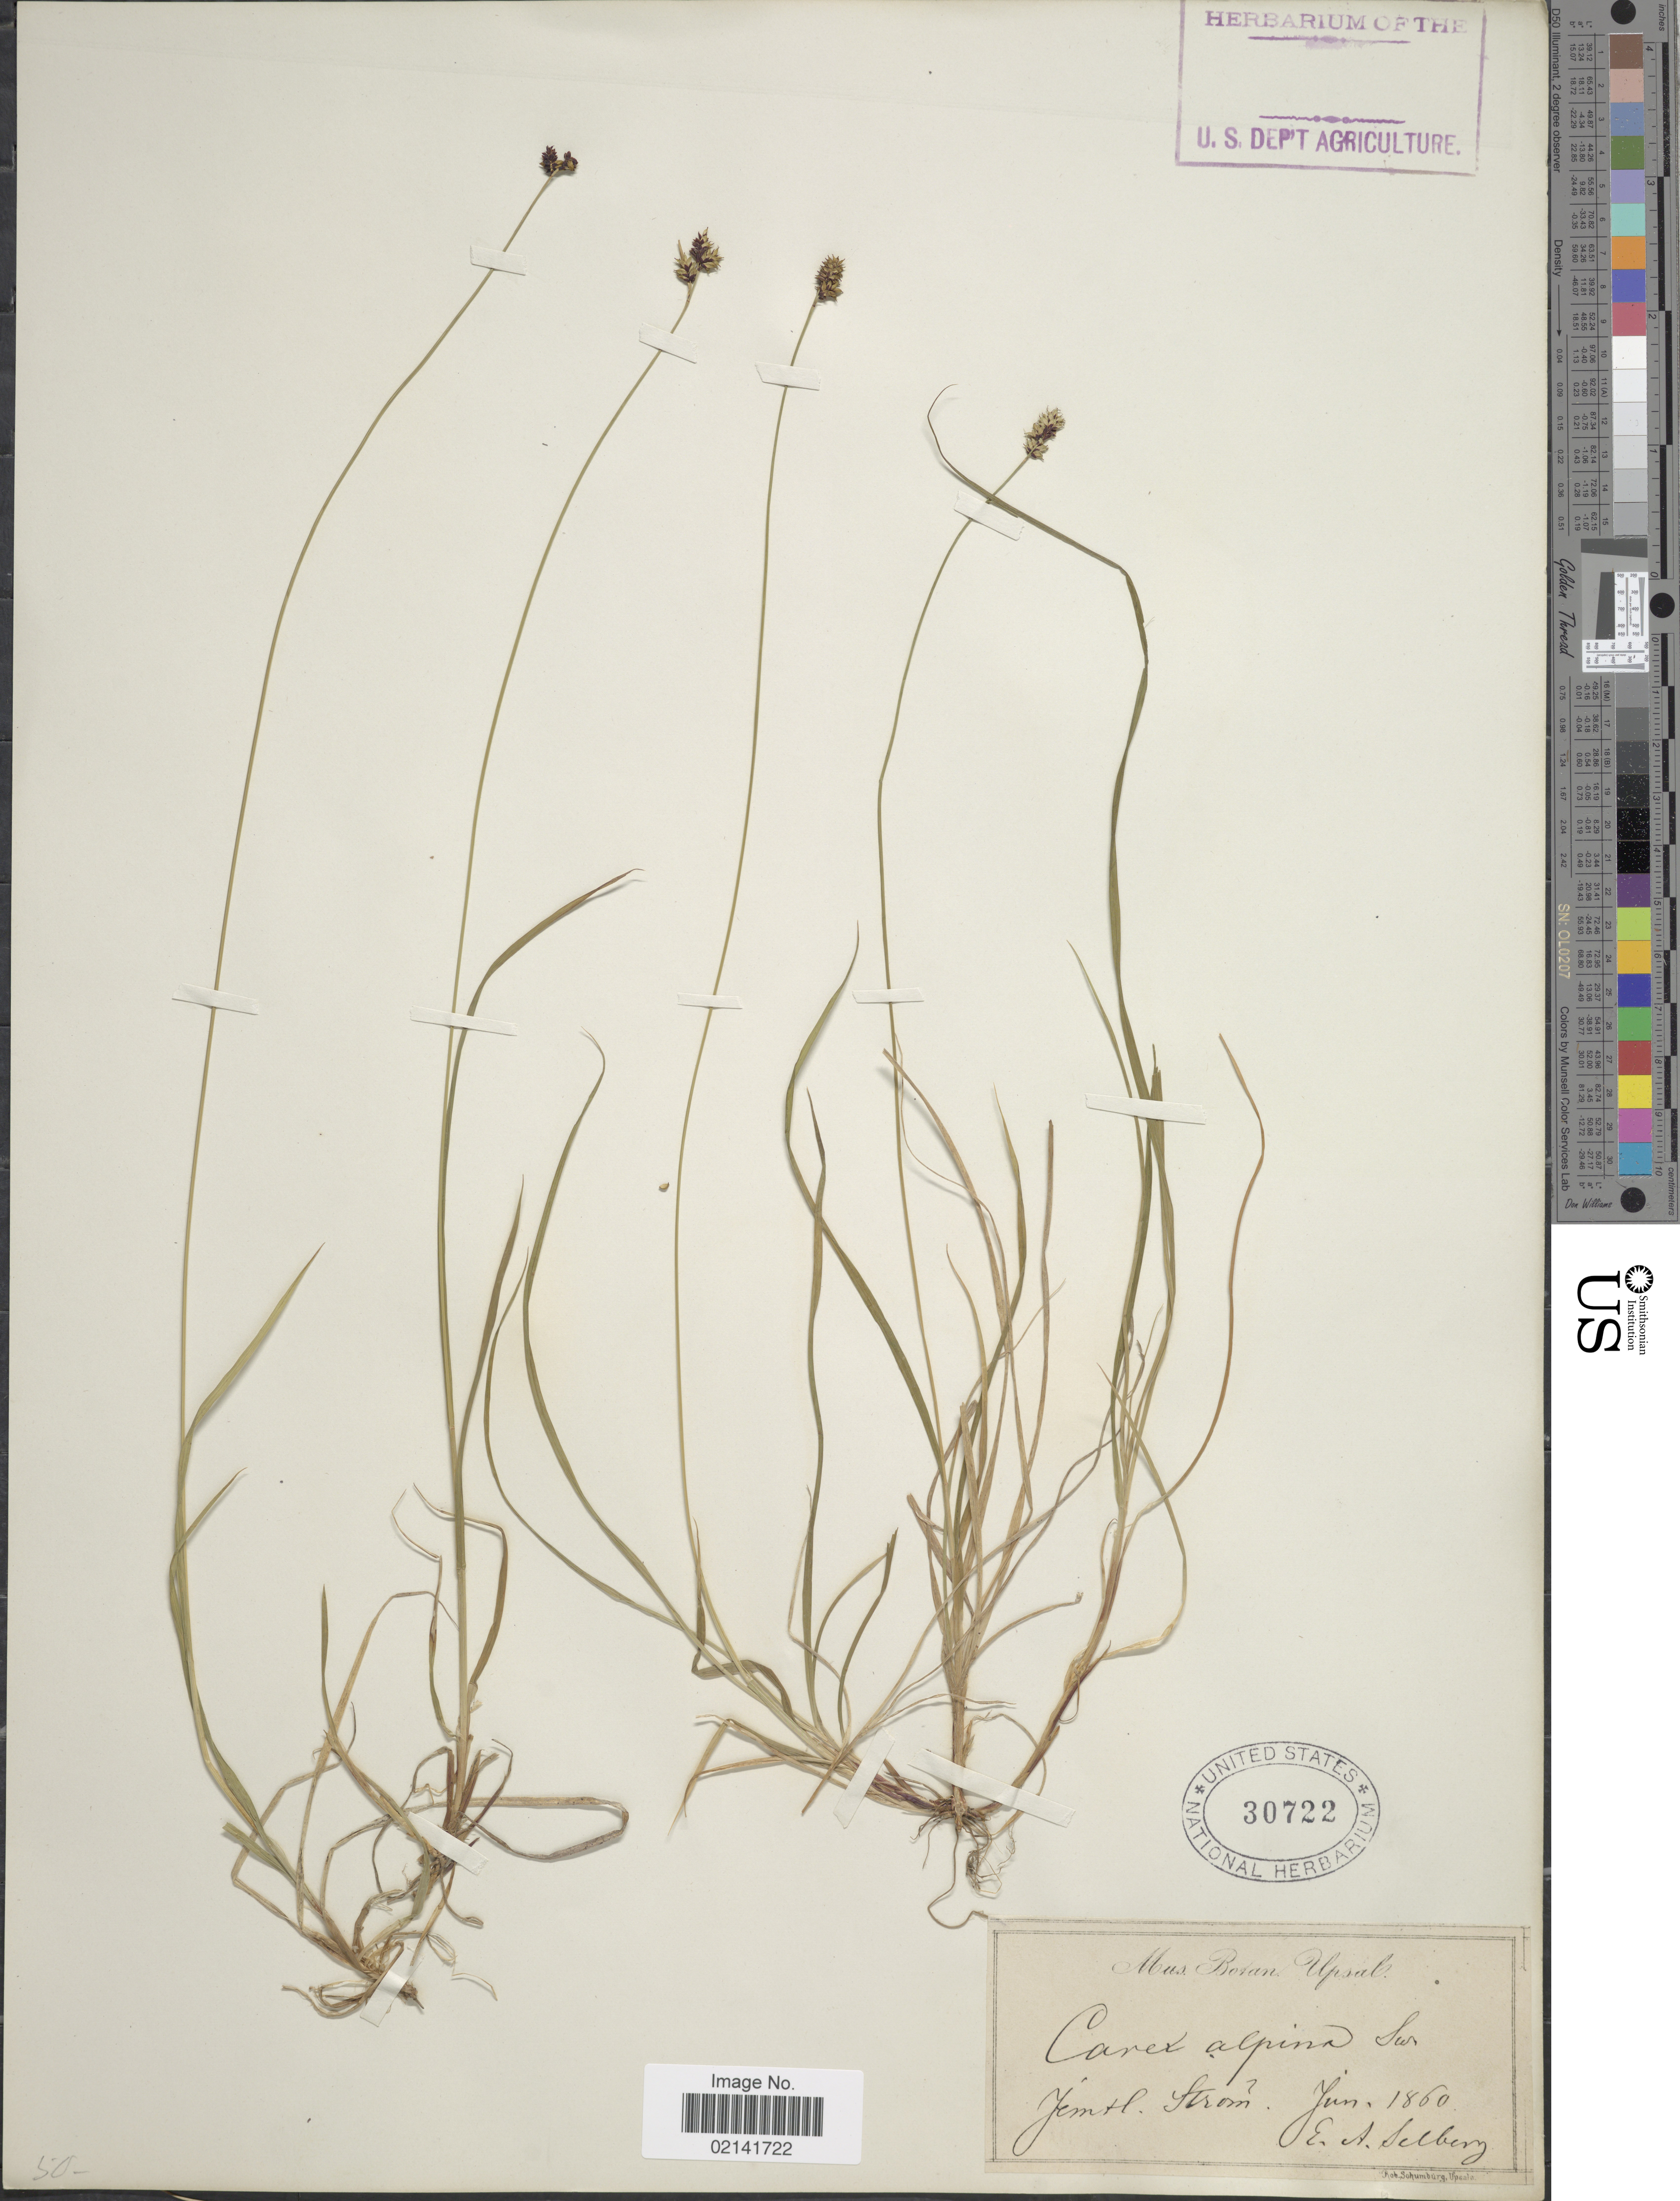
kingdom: Plantae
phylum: Tracheophyta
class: Liliopsida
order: Poales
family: Cyperaceae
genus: Carex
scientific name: Carex norvegica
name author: Retz.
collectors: E. Selberg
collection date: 1860-06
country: Sweden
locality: Jemtl. Strom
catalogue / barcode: US 30722